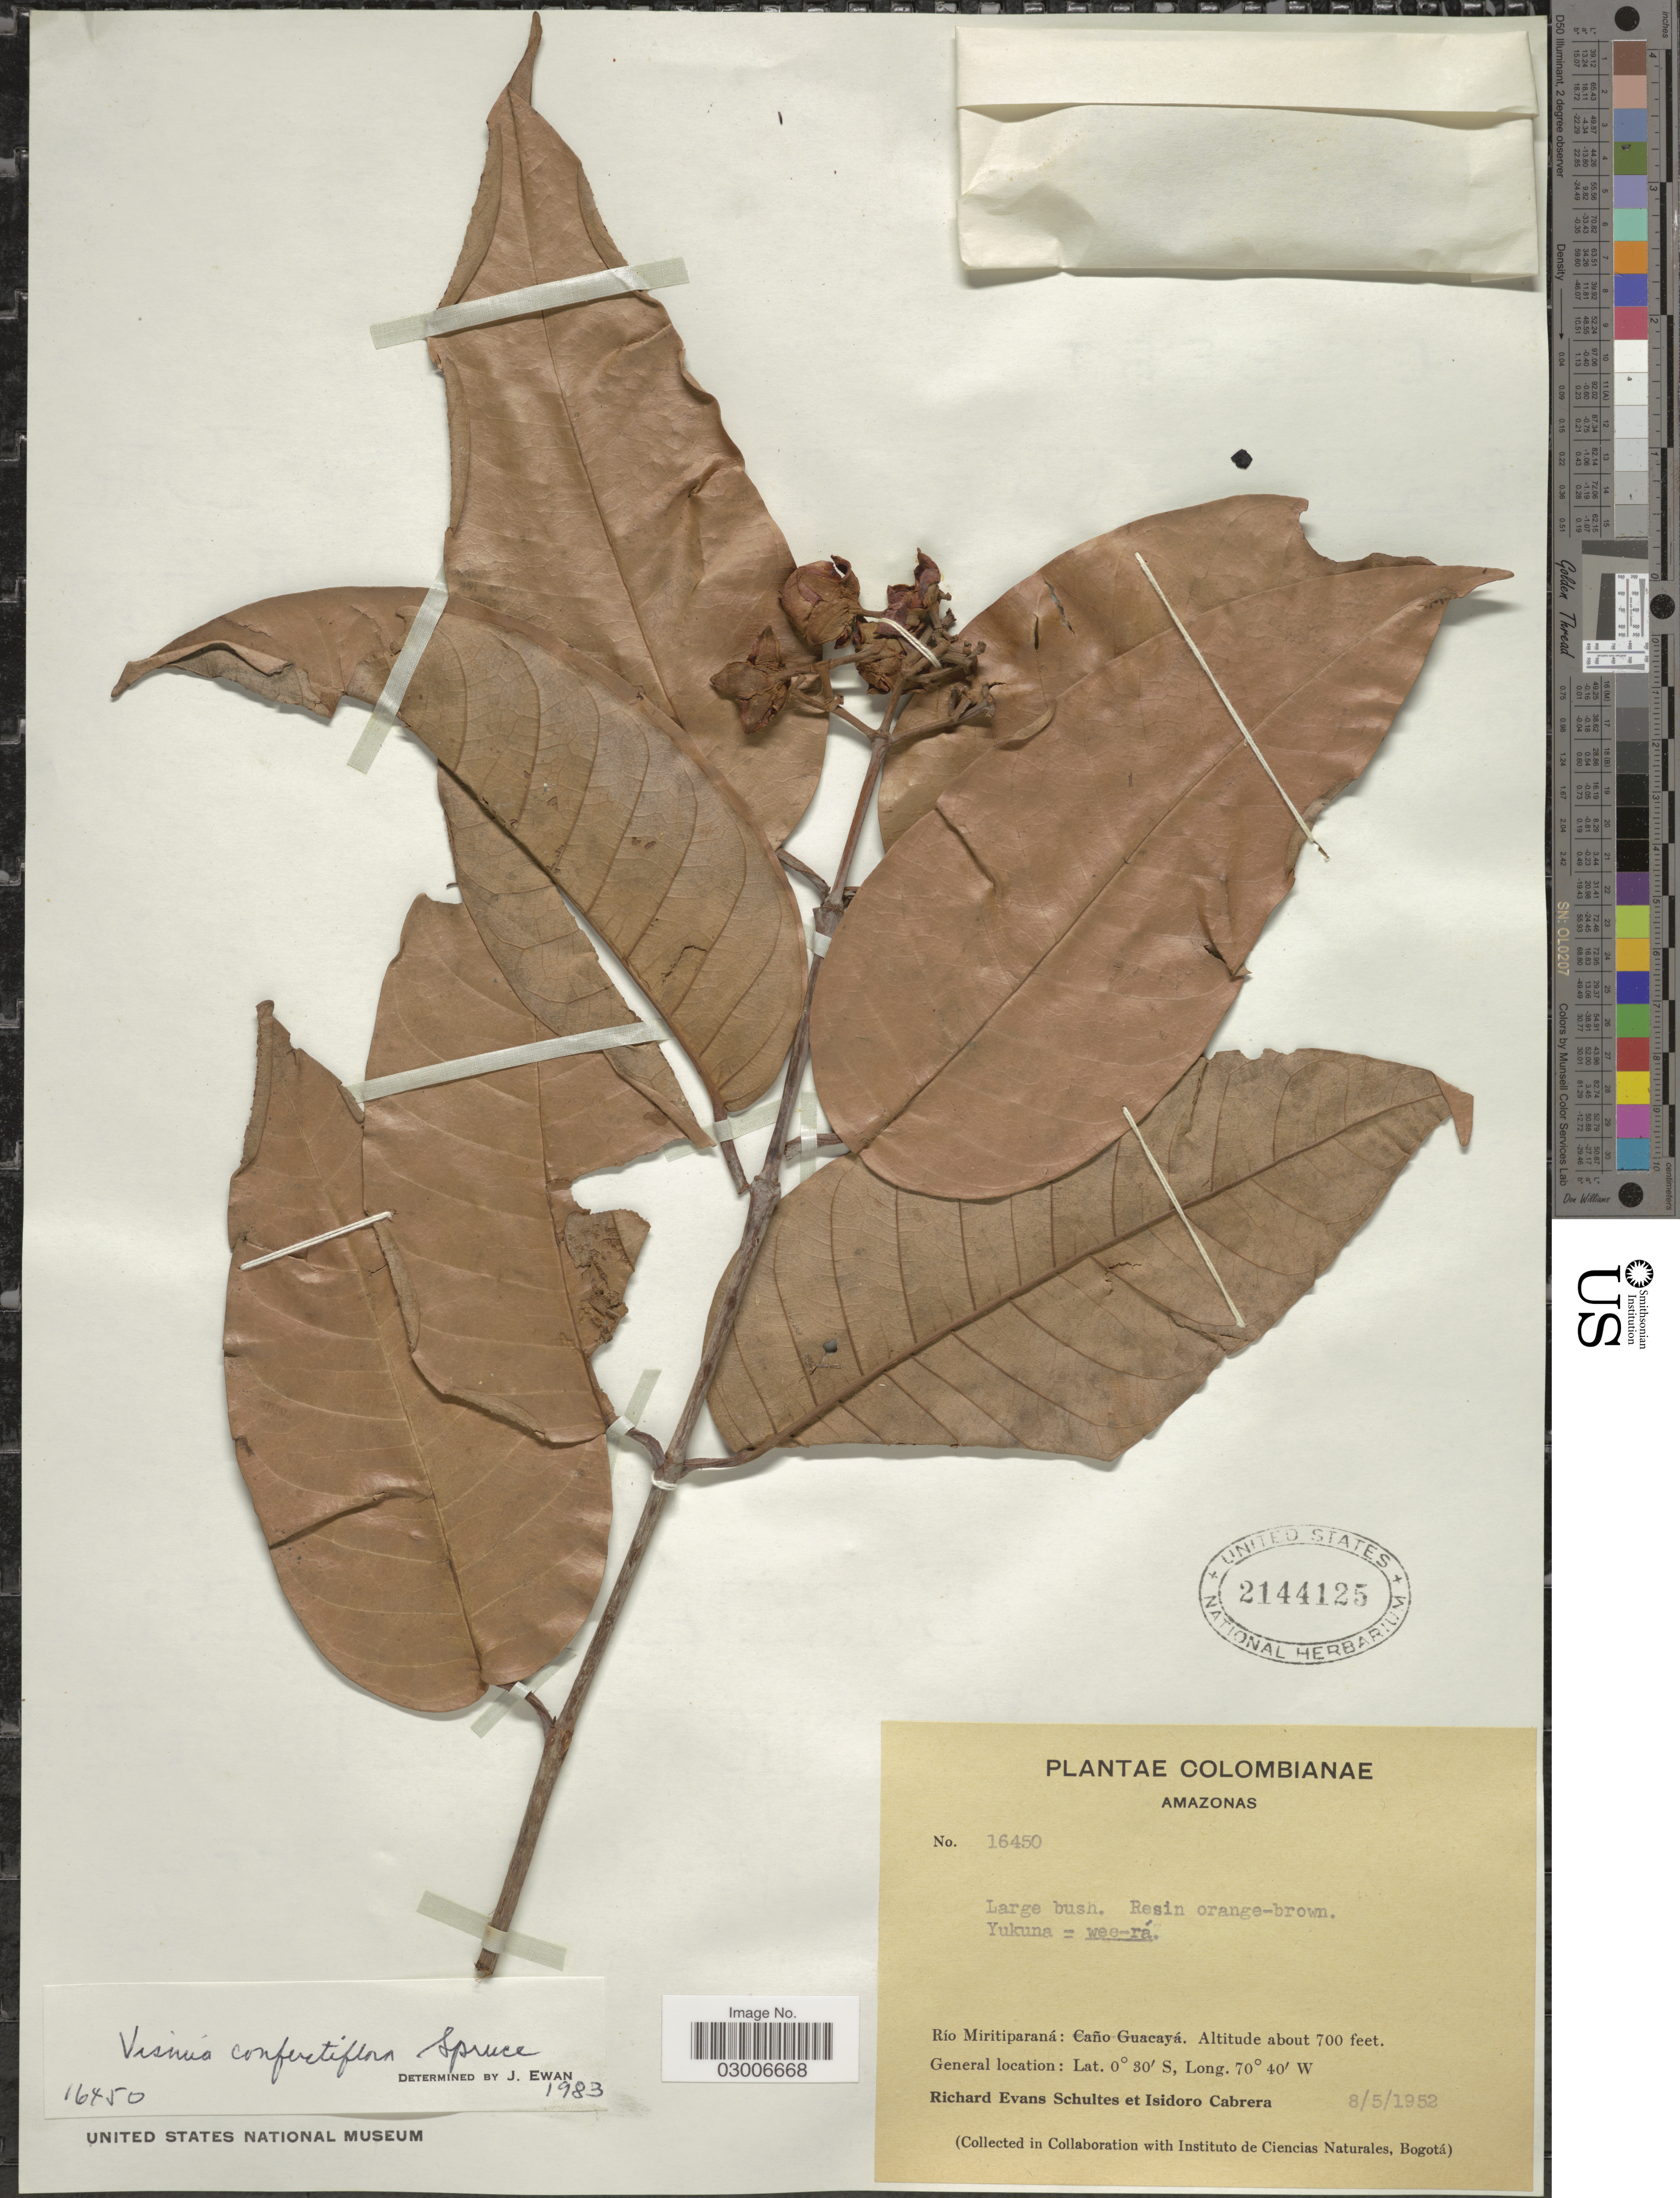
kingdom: Plantae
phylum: Tracheophyta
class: Magnoliopsida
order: Malpighiales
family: Hypericaceae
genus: Vismia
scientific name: Vismia confertiflora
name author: Spruce ex Reichardt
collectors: R. E. Schultes & I. Cabrera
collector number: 16450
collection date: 1952-05-08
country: Colombia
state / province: Amazônas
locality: Río Miritiparaná.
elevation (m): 213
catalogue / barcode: US 2144125